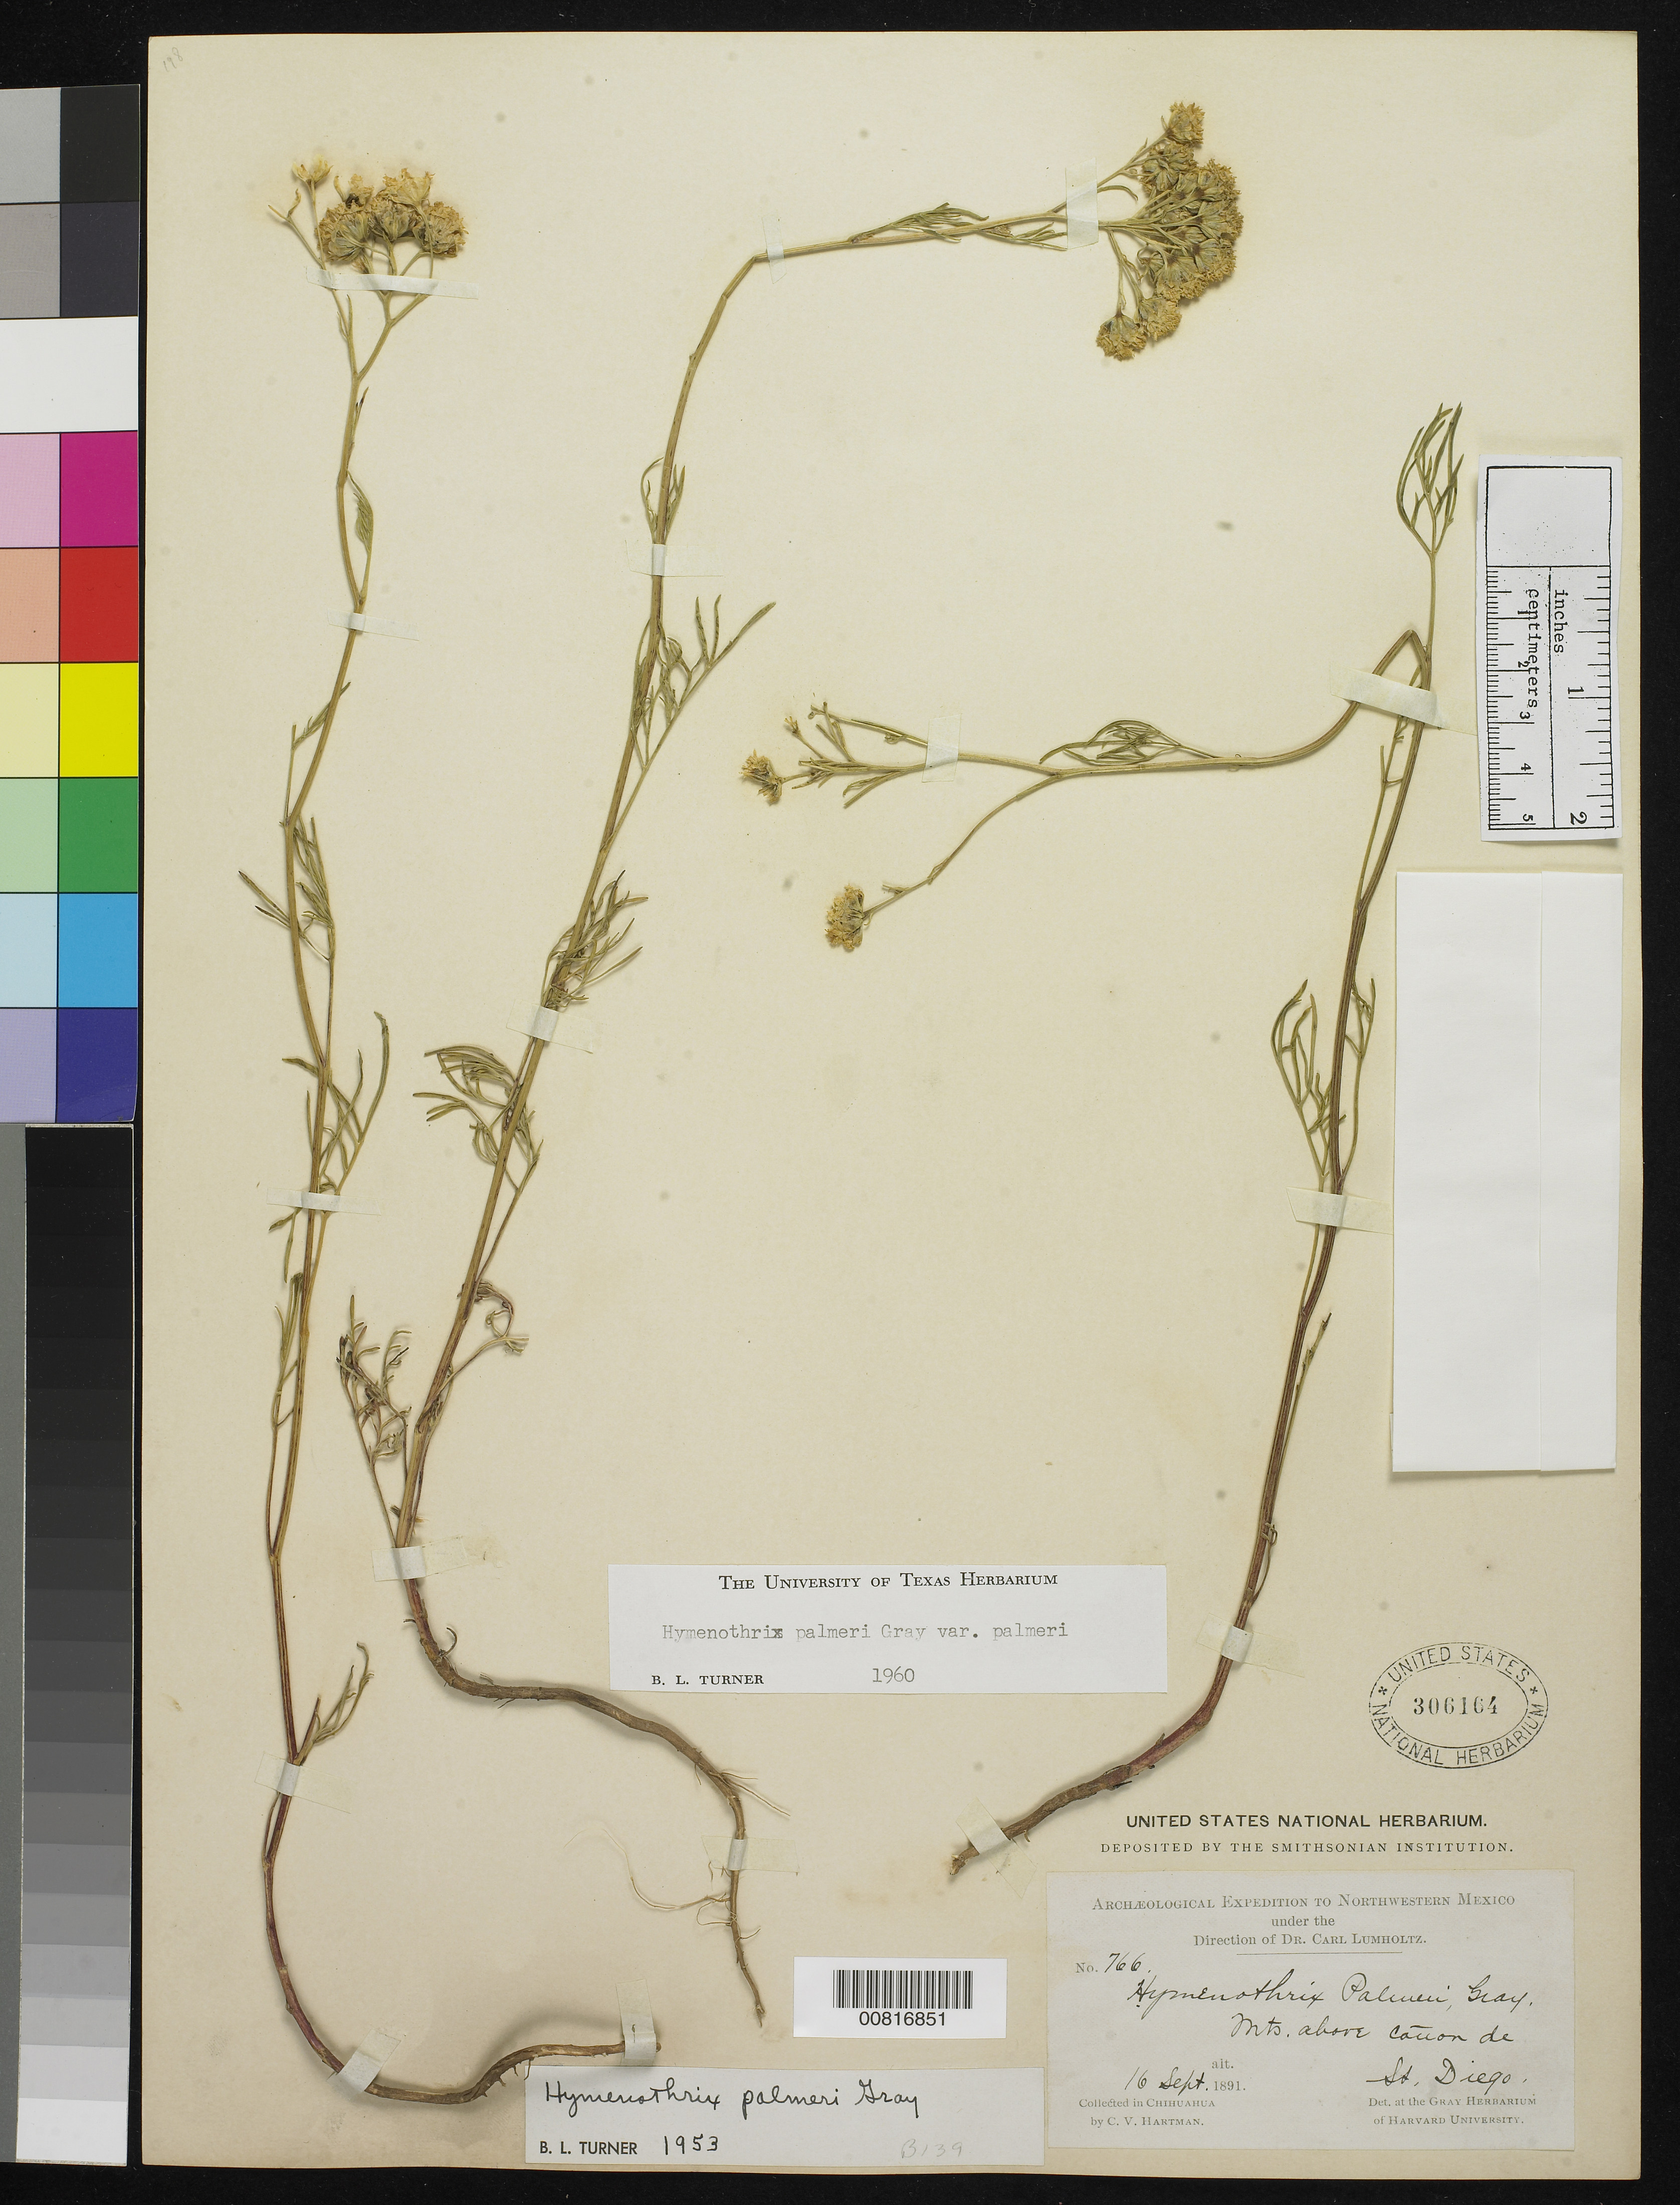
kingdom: Plantae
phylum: Tracheophyta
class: Magnoliopsida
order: Asterales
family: Asteraceae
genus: Hymenothrix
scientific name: Hymenothrix palmeri var. palmeri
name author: A. Gray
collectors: C. V. Hartman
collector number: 766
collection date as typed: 16 Sep 1891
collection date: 1891-09-16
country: Mexico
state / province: Chihuahua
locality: Mts. Above Cañon de St. Diego.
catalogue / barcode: US 306164